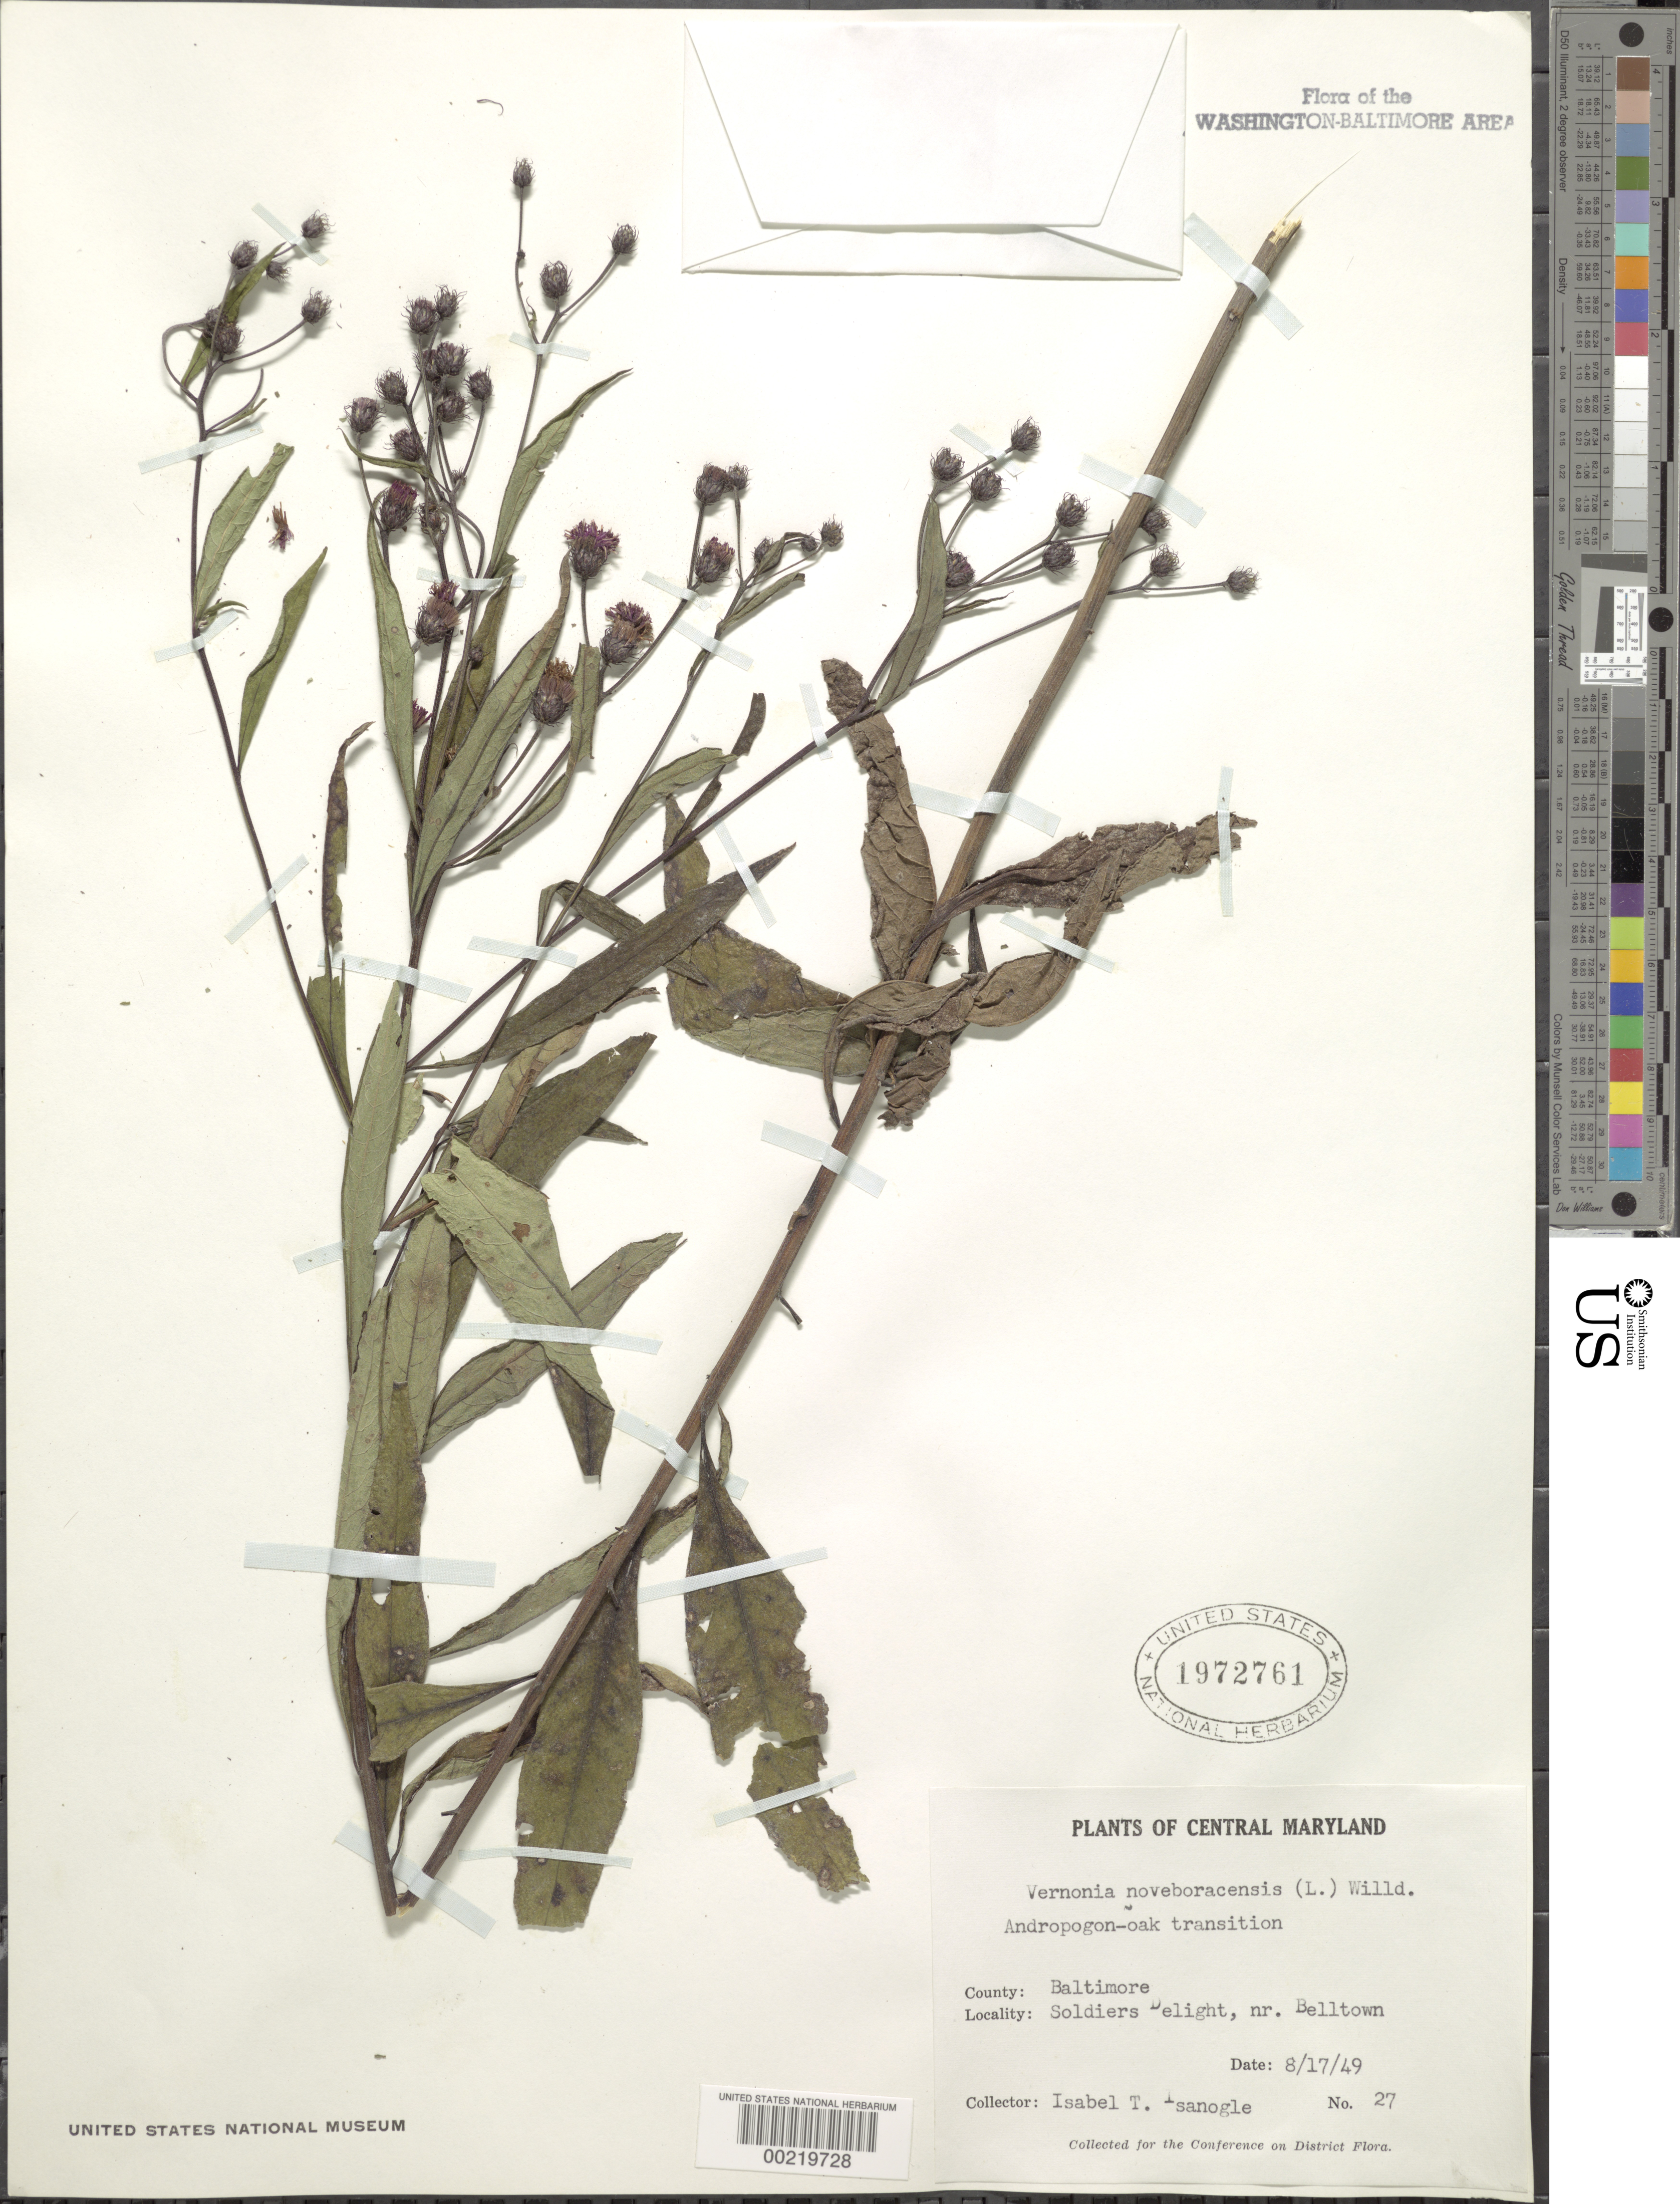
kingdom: Plantae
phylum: Tracheophyta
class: Magnoliopsida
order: Asterales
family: Asteraceae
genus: Vernonia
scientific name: Vernonia noveboracensis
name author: (L.) Michx.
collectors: I. Isanogle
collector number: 27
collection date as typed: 17 Aug 1949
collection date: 1949-08-17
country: United States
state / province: Maryland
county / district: Baltimore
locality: Soldiers Delight, near Belltown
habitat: Ravine in andropogon-oak transition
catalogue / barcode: US 1972761